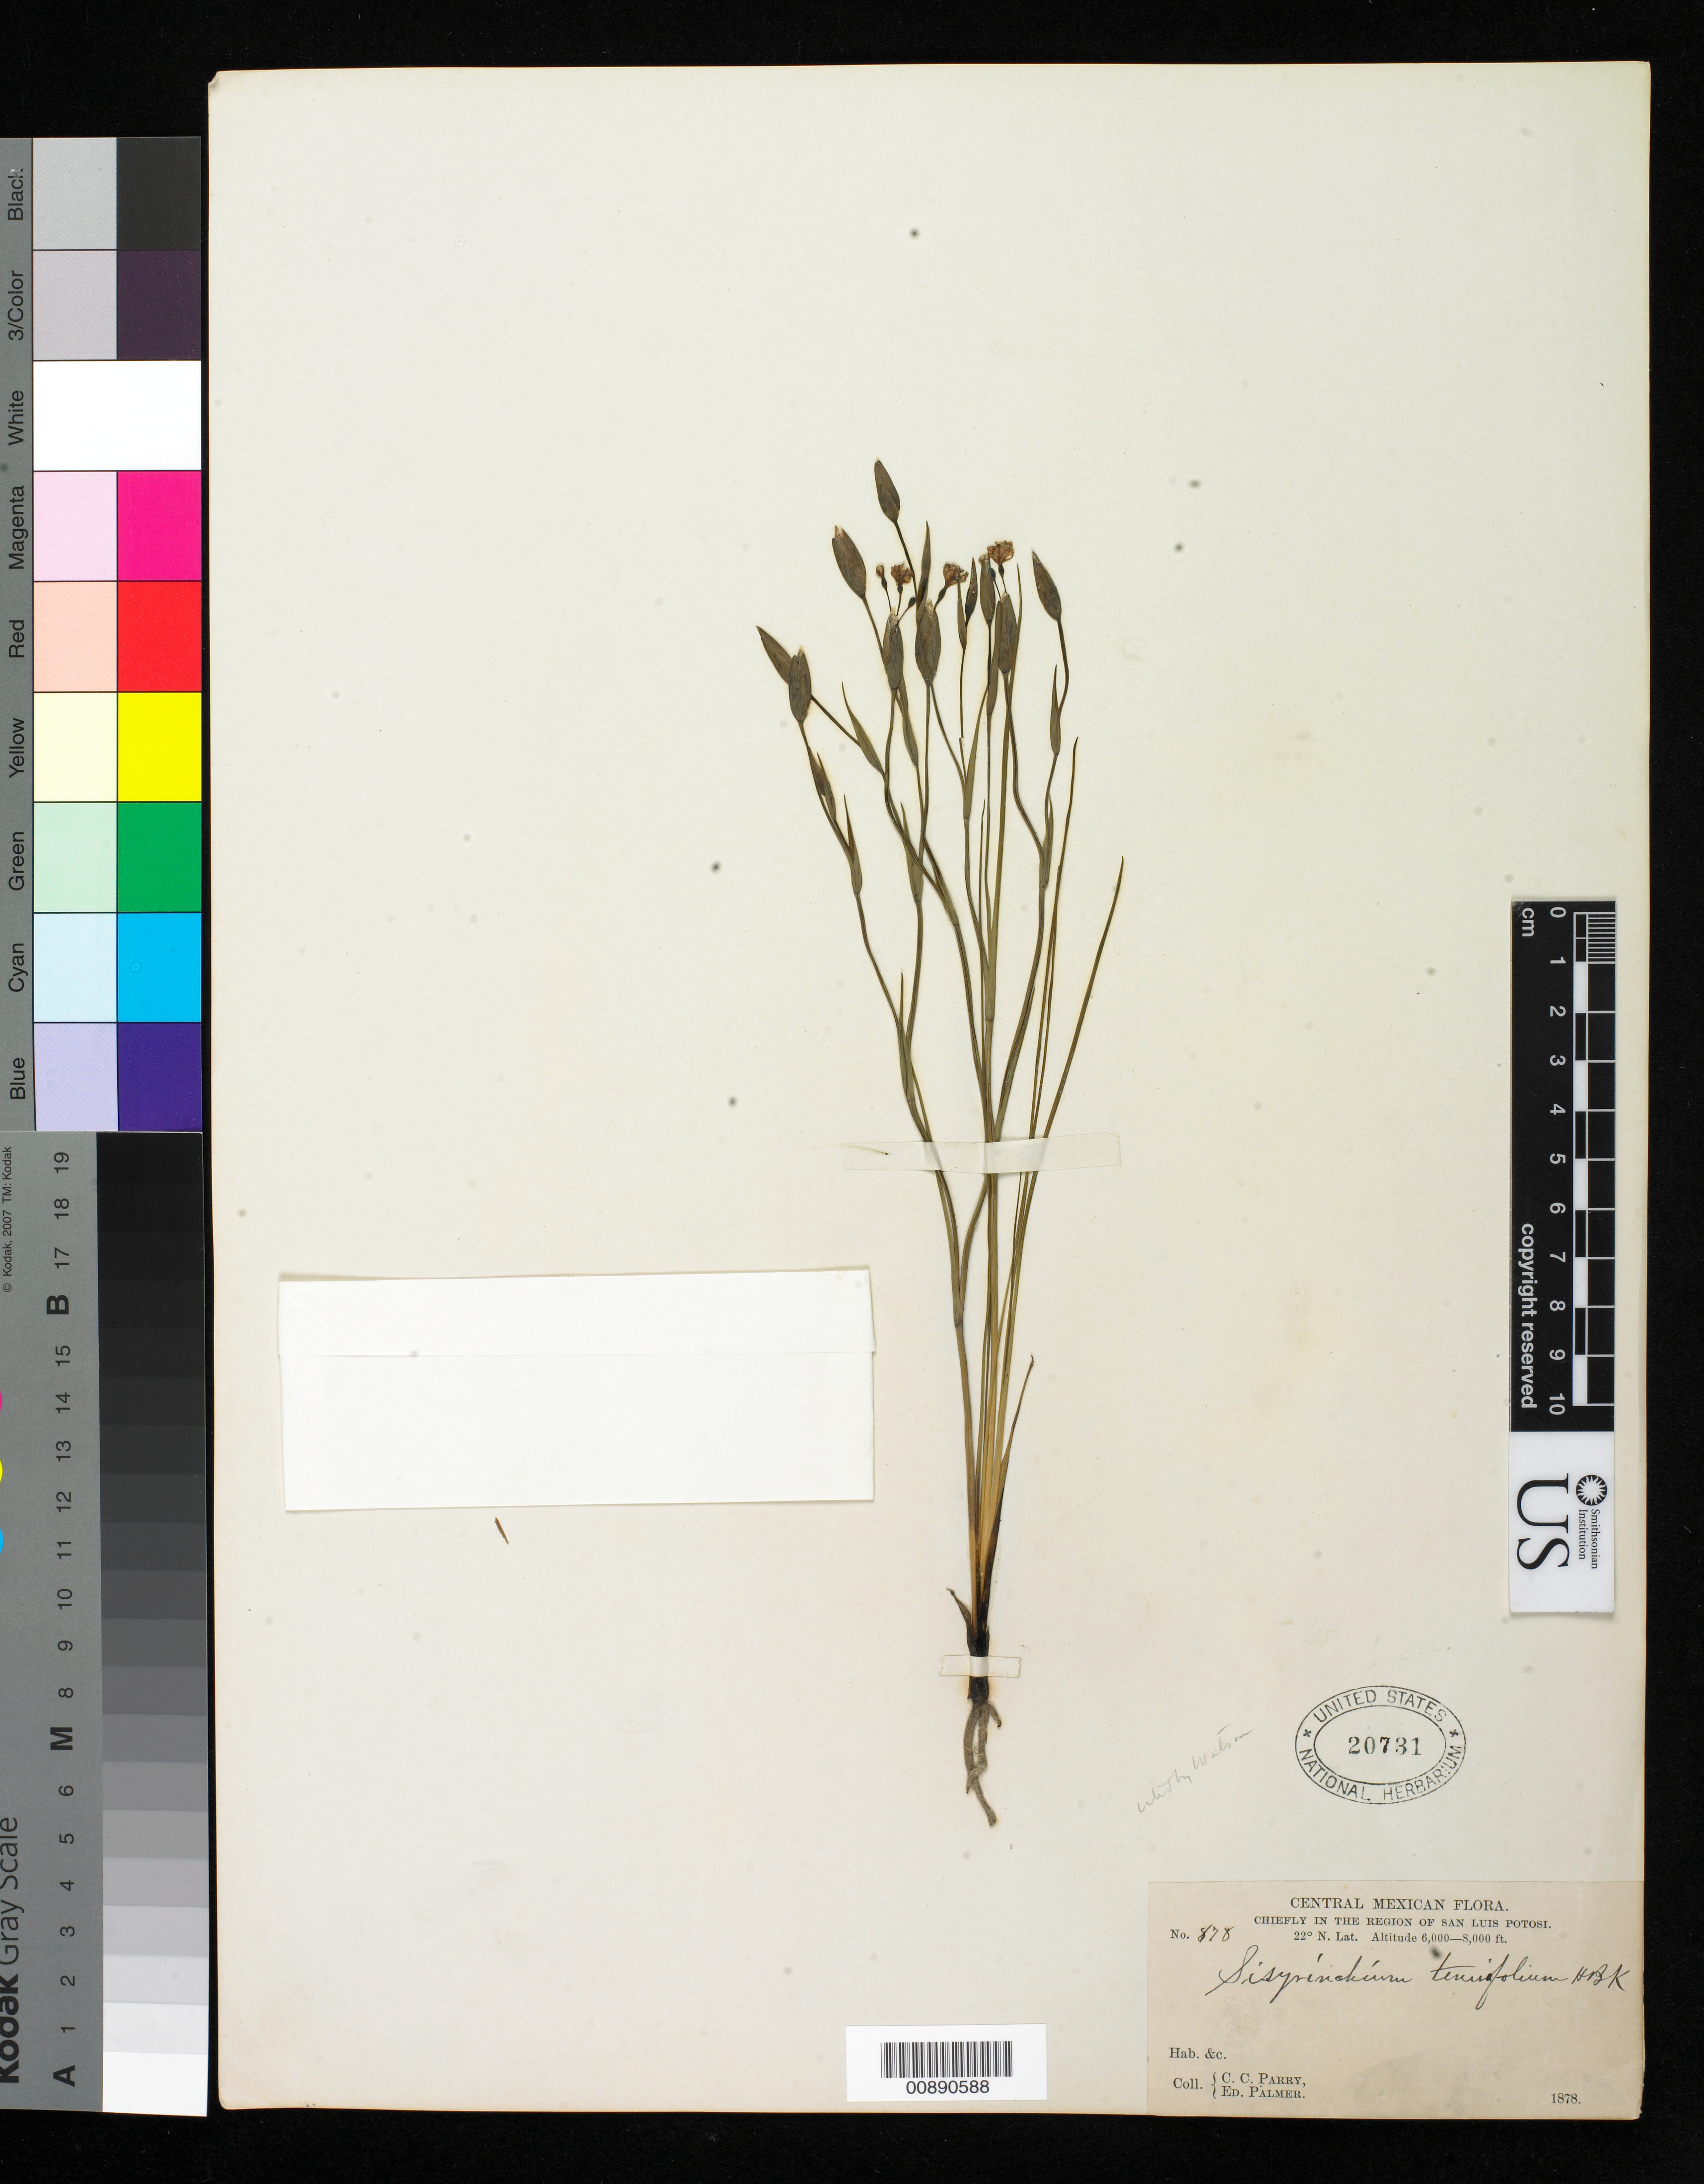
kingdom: Plantae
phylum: Tracheophyta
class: Liliopsida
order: Asparagales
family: Iridaceae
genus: Sisyrinchium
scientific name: Sisyrinchium tenuifolium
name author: Humb. & Bonpl. ex Willd.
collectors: C. C. Parry & E. Palmer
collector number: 878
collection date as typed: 1878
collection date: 1878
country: Mexico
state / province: San Luis Potosí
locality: Chiefly in the region of San Luis Potosí.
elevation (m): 1829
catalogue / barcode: US 20731